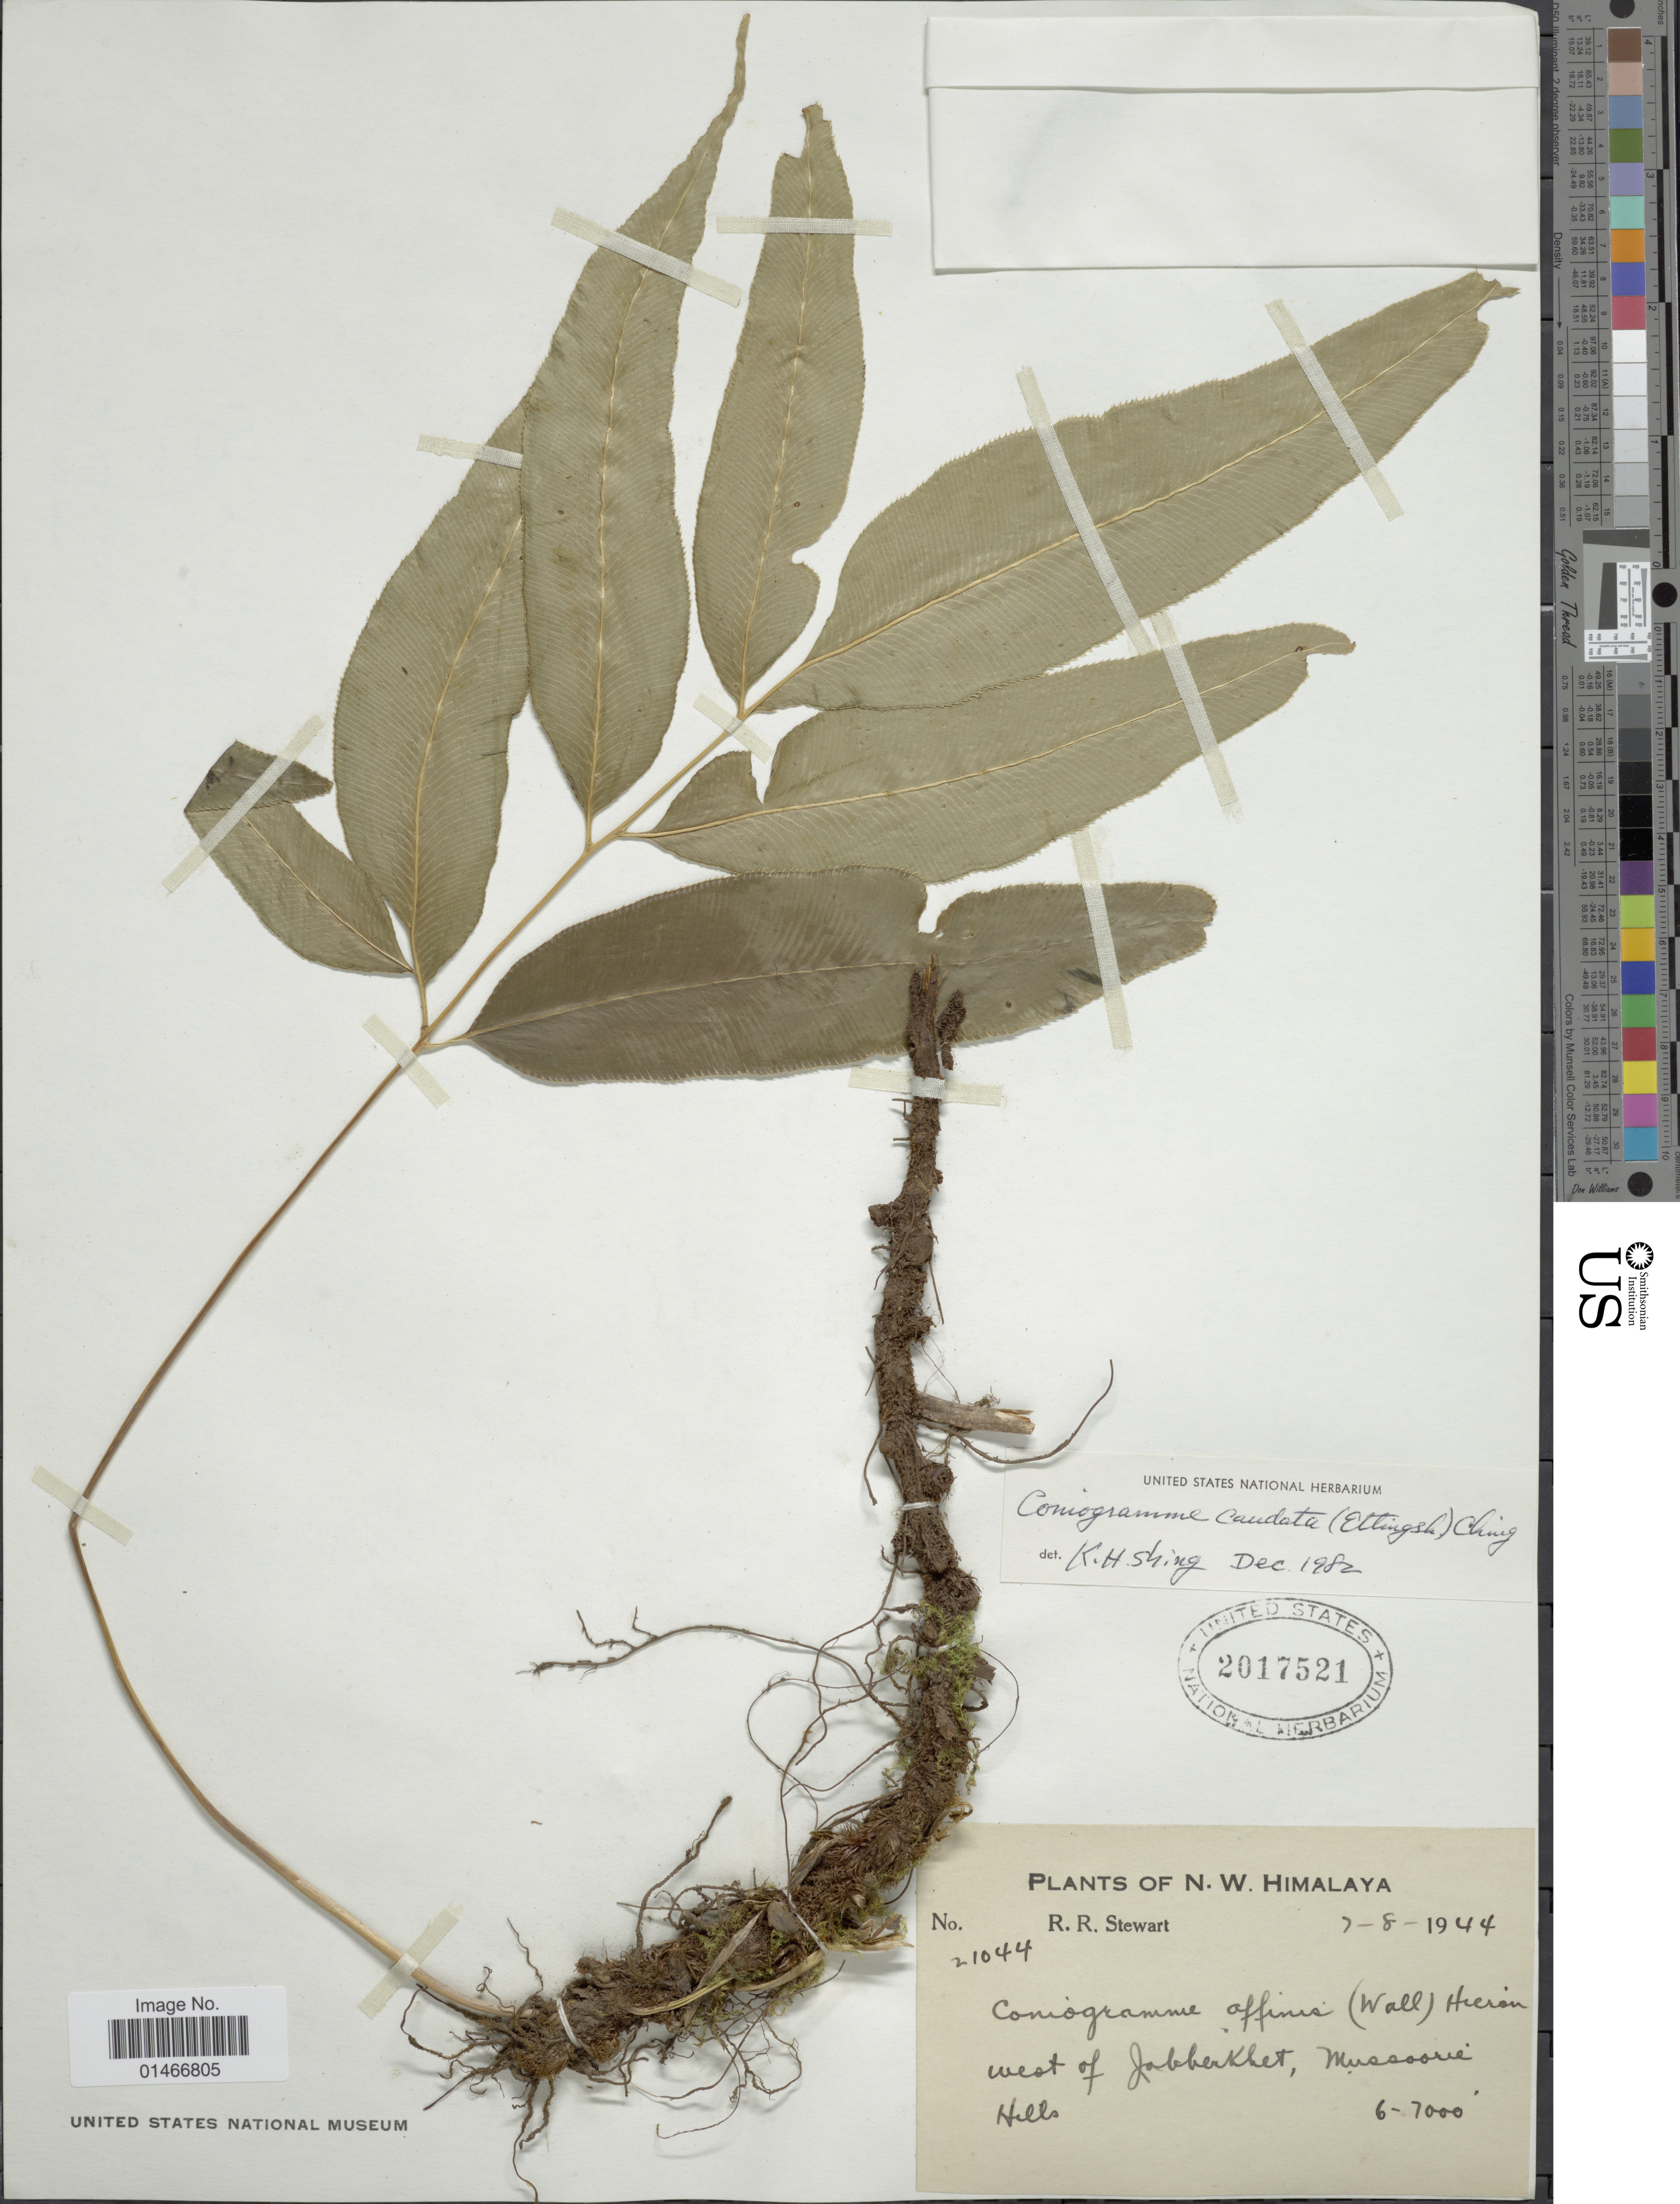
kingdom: Plantae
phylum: Tracheophyta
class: Polypodiopsida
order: Polypodiales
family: Pteridaceae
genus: Coniogramme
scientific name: Coniogramme caudiformis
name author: Ching & K.H. Shing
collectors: R. R. Stewart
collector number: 21044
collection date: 1944-08-07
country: India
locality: N.W. Himalaya, west of Jabberkhet, Mussoorie Hills.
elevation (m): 1829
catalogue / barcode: US 2017521